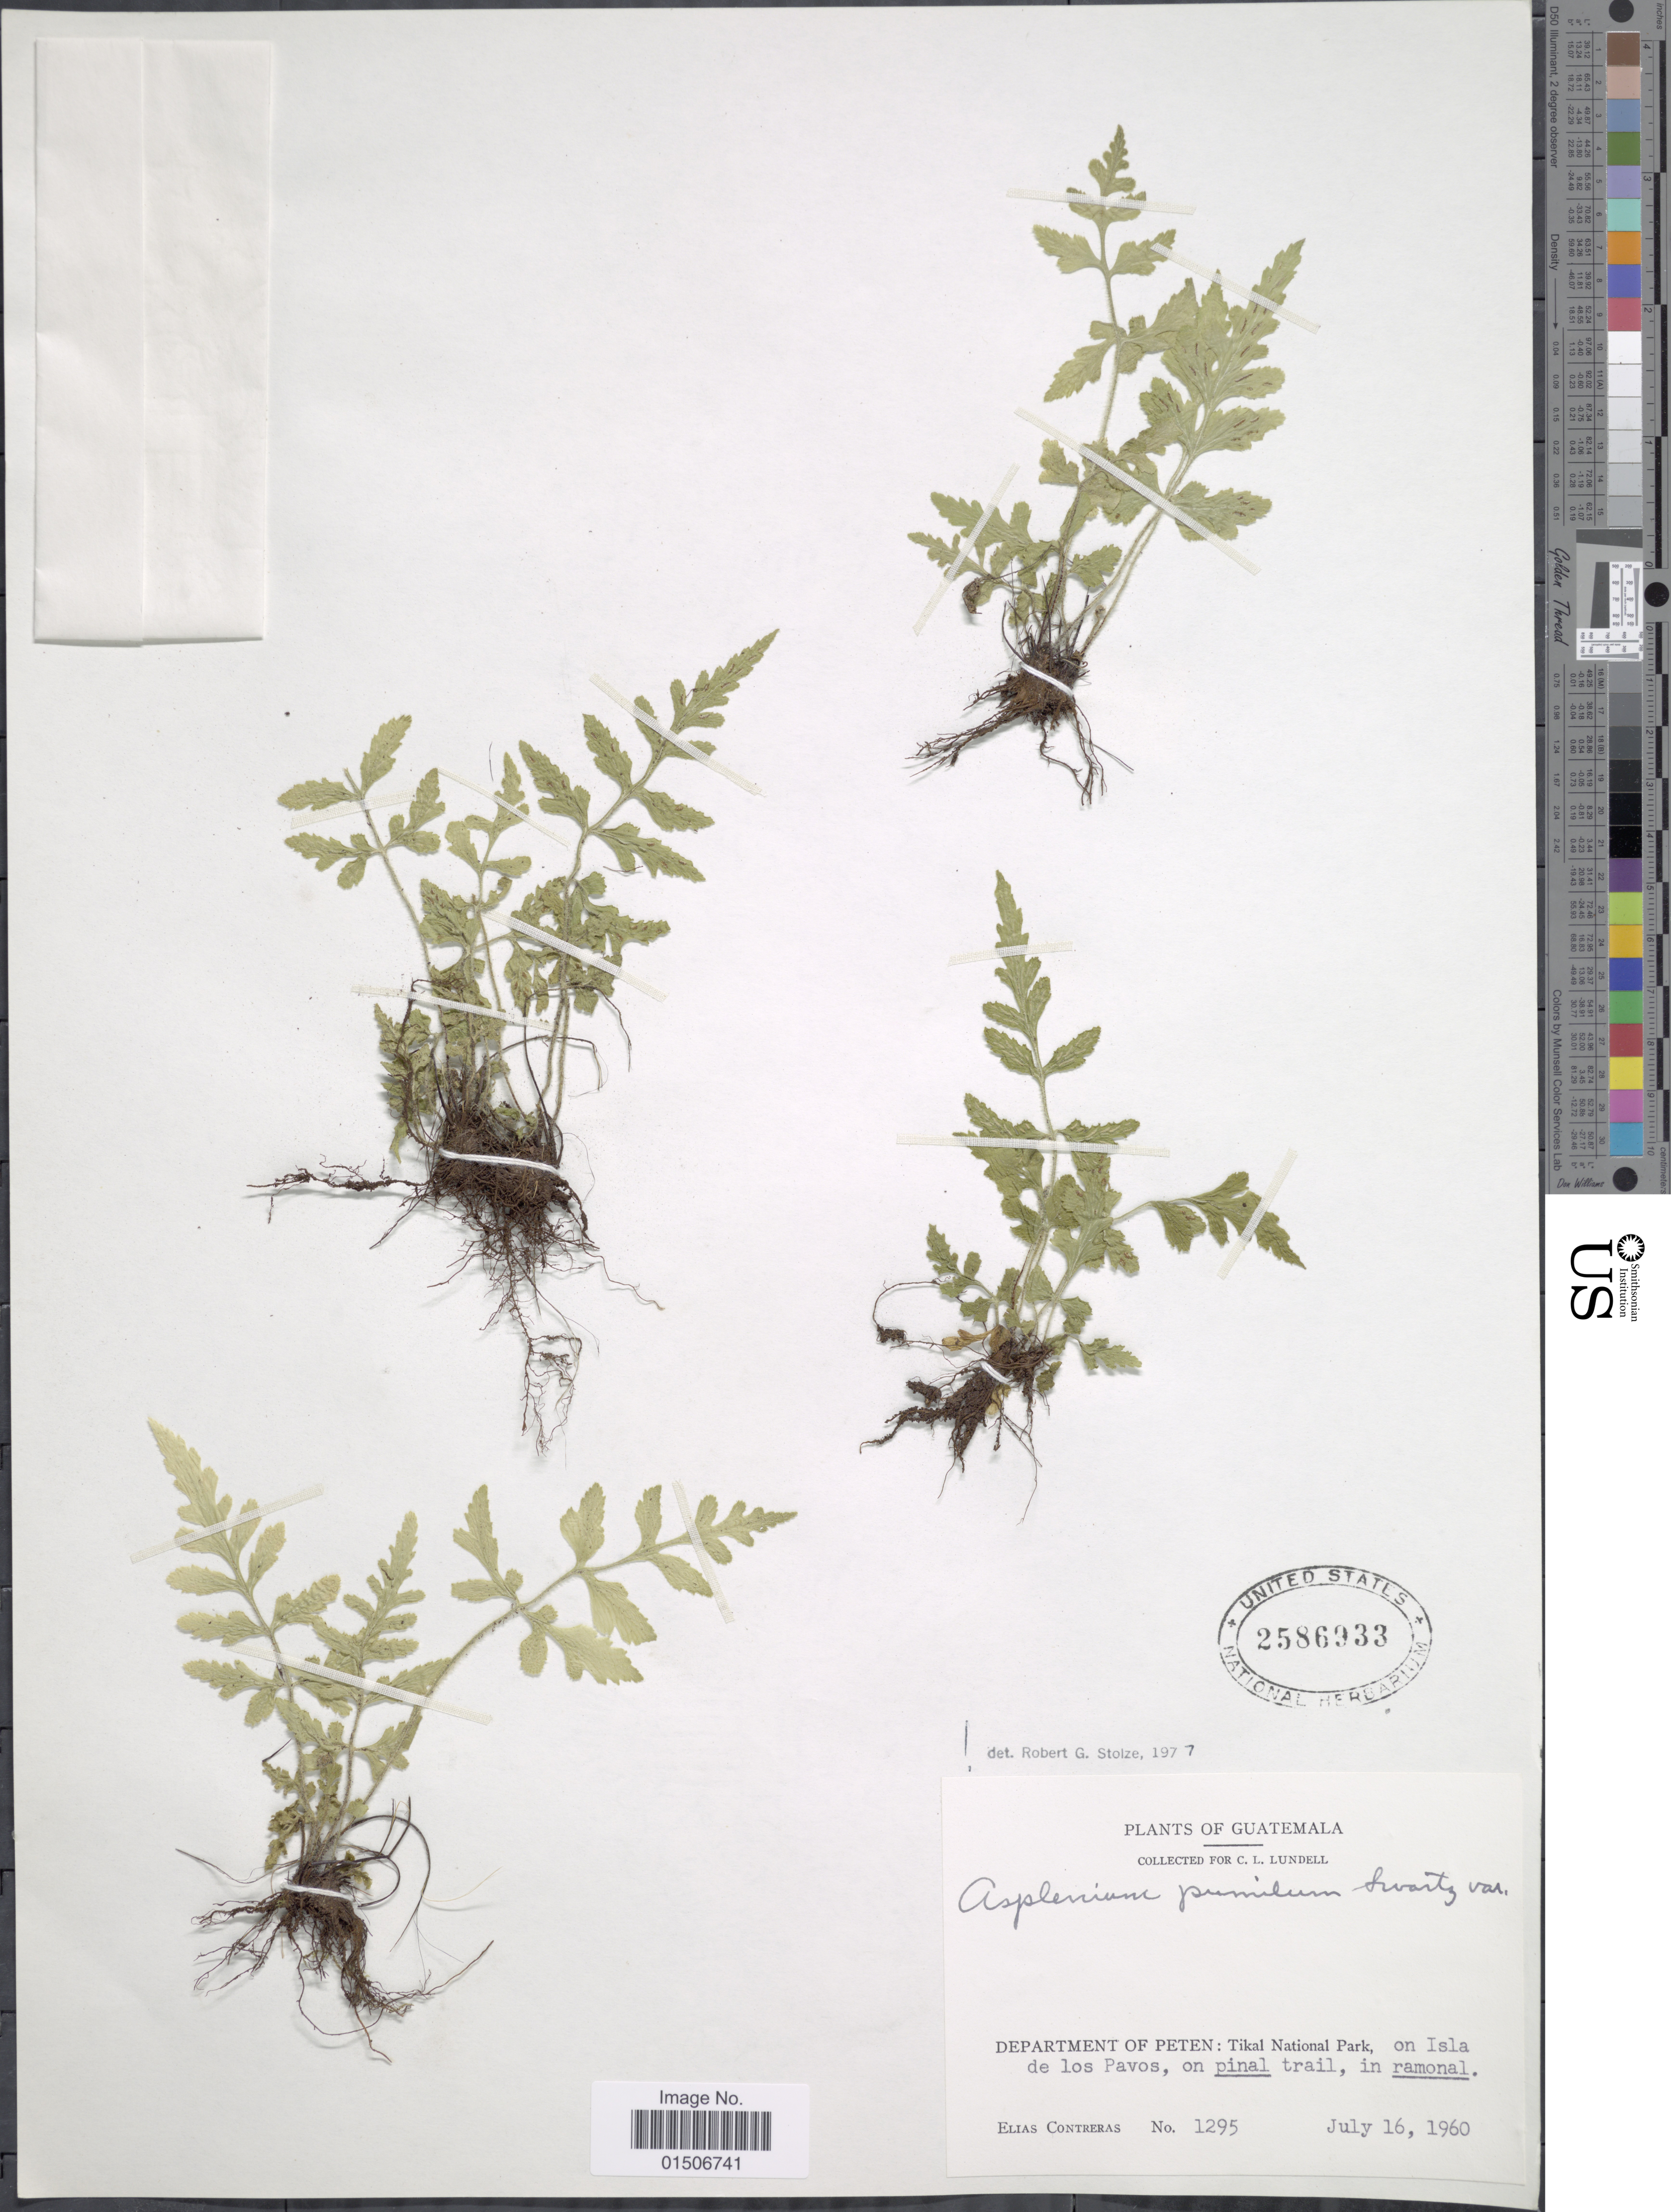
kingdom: Plantae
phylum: Tracheophyta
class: Polypodiopsida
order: Polypodiales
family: Aspleniaceae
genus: Asplenium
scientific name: Asplenium leucothrix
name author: Maxon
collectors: E. Contreras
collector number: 1295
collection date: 1960-07-16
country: Guatemala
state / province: El Petén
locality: Department of Peten: Tikal National Park, On Isla de los Pavos, on pinal trail, in ramonal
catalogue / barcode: US 2586933